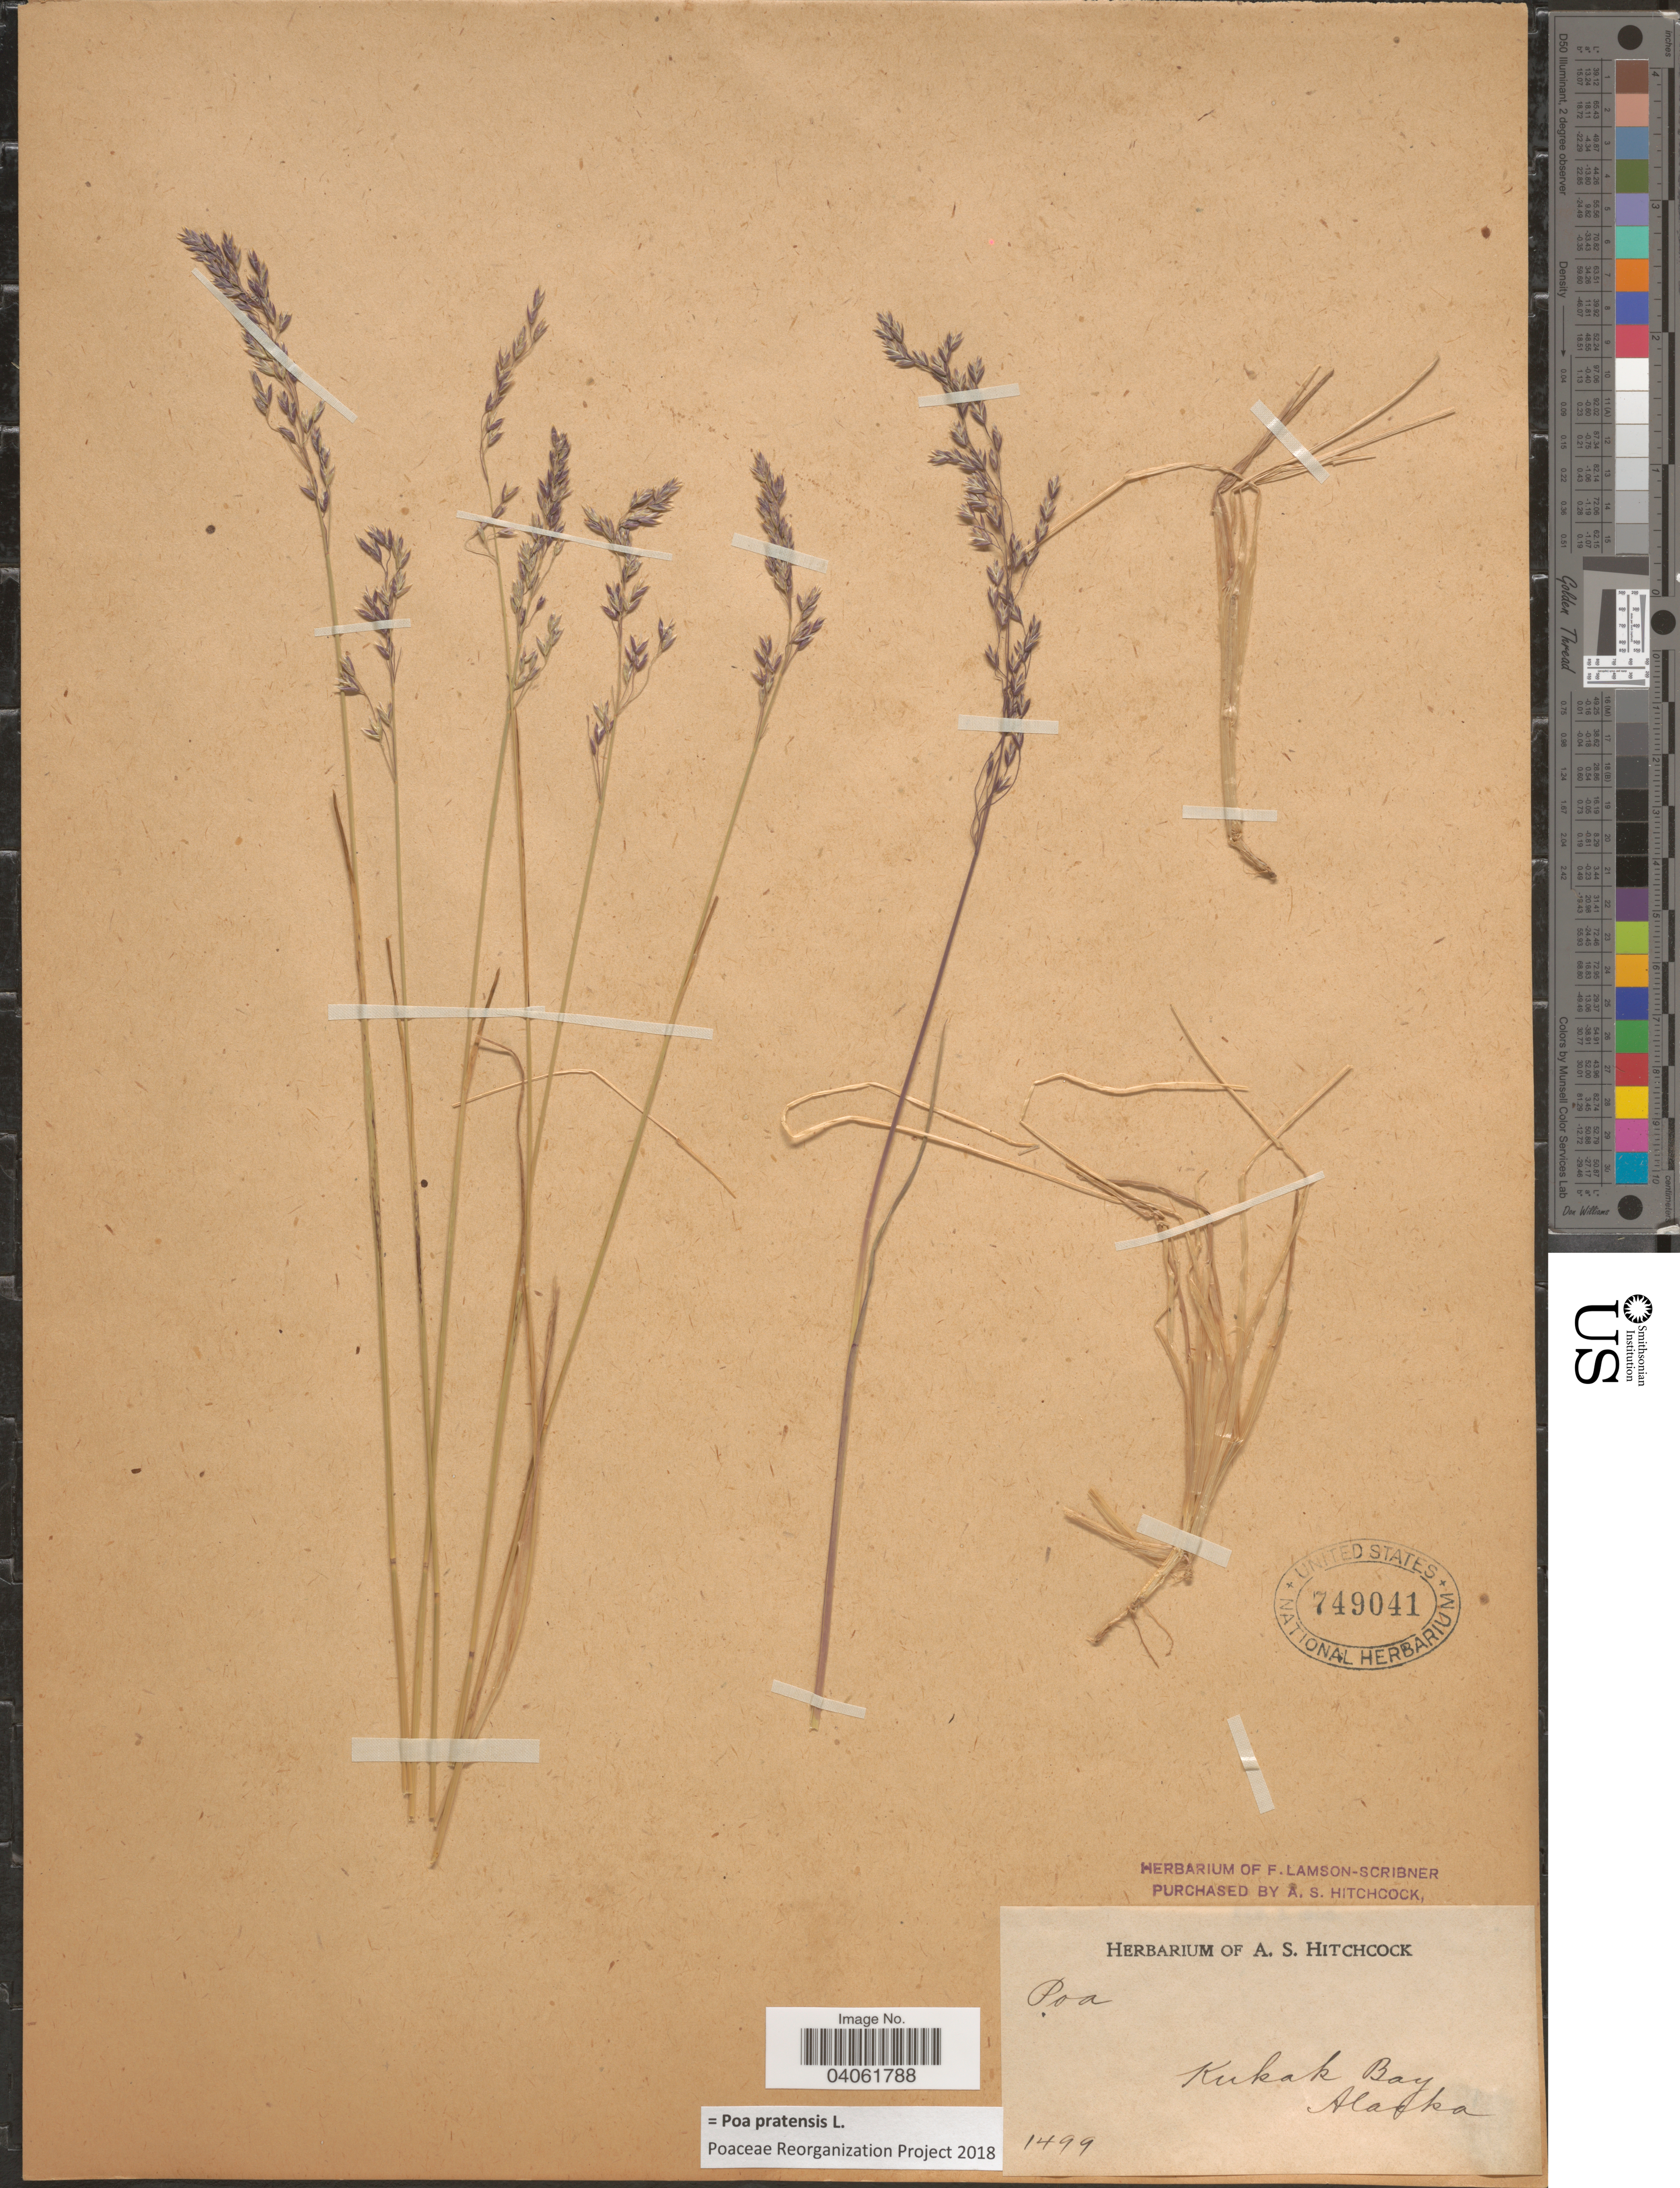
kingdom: Plantae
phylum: Tracheophyta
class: Liliopsida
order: Poales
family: Poaceae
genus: Poa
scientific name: Poa pratensis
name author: L.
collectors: Ex herb. A. S. Hitchcock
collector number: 1499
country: United States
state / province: Alaska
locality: Kulak Bay.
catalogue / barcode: US 749041